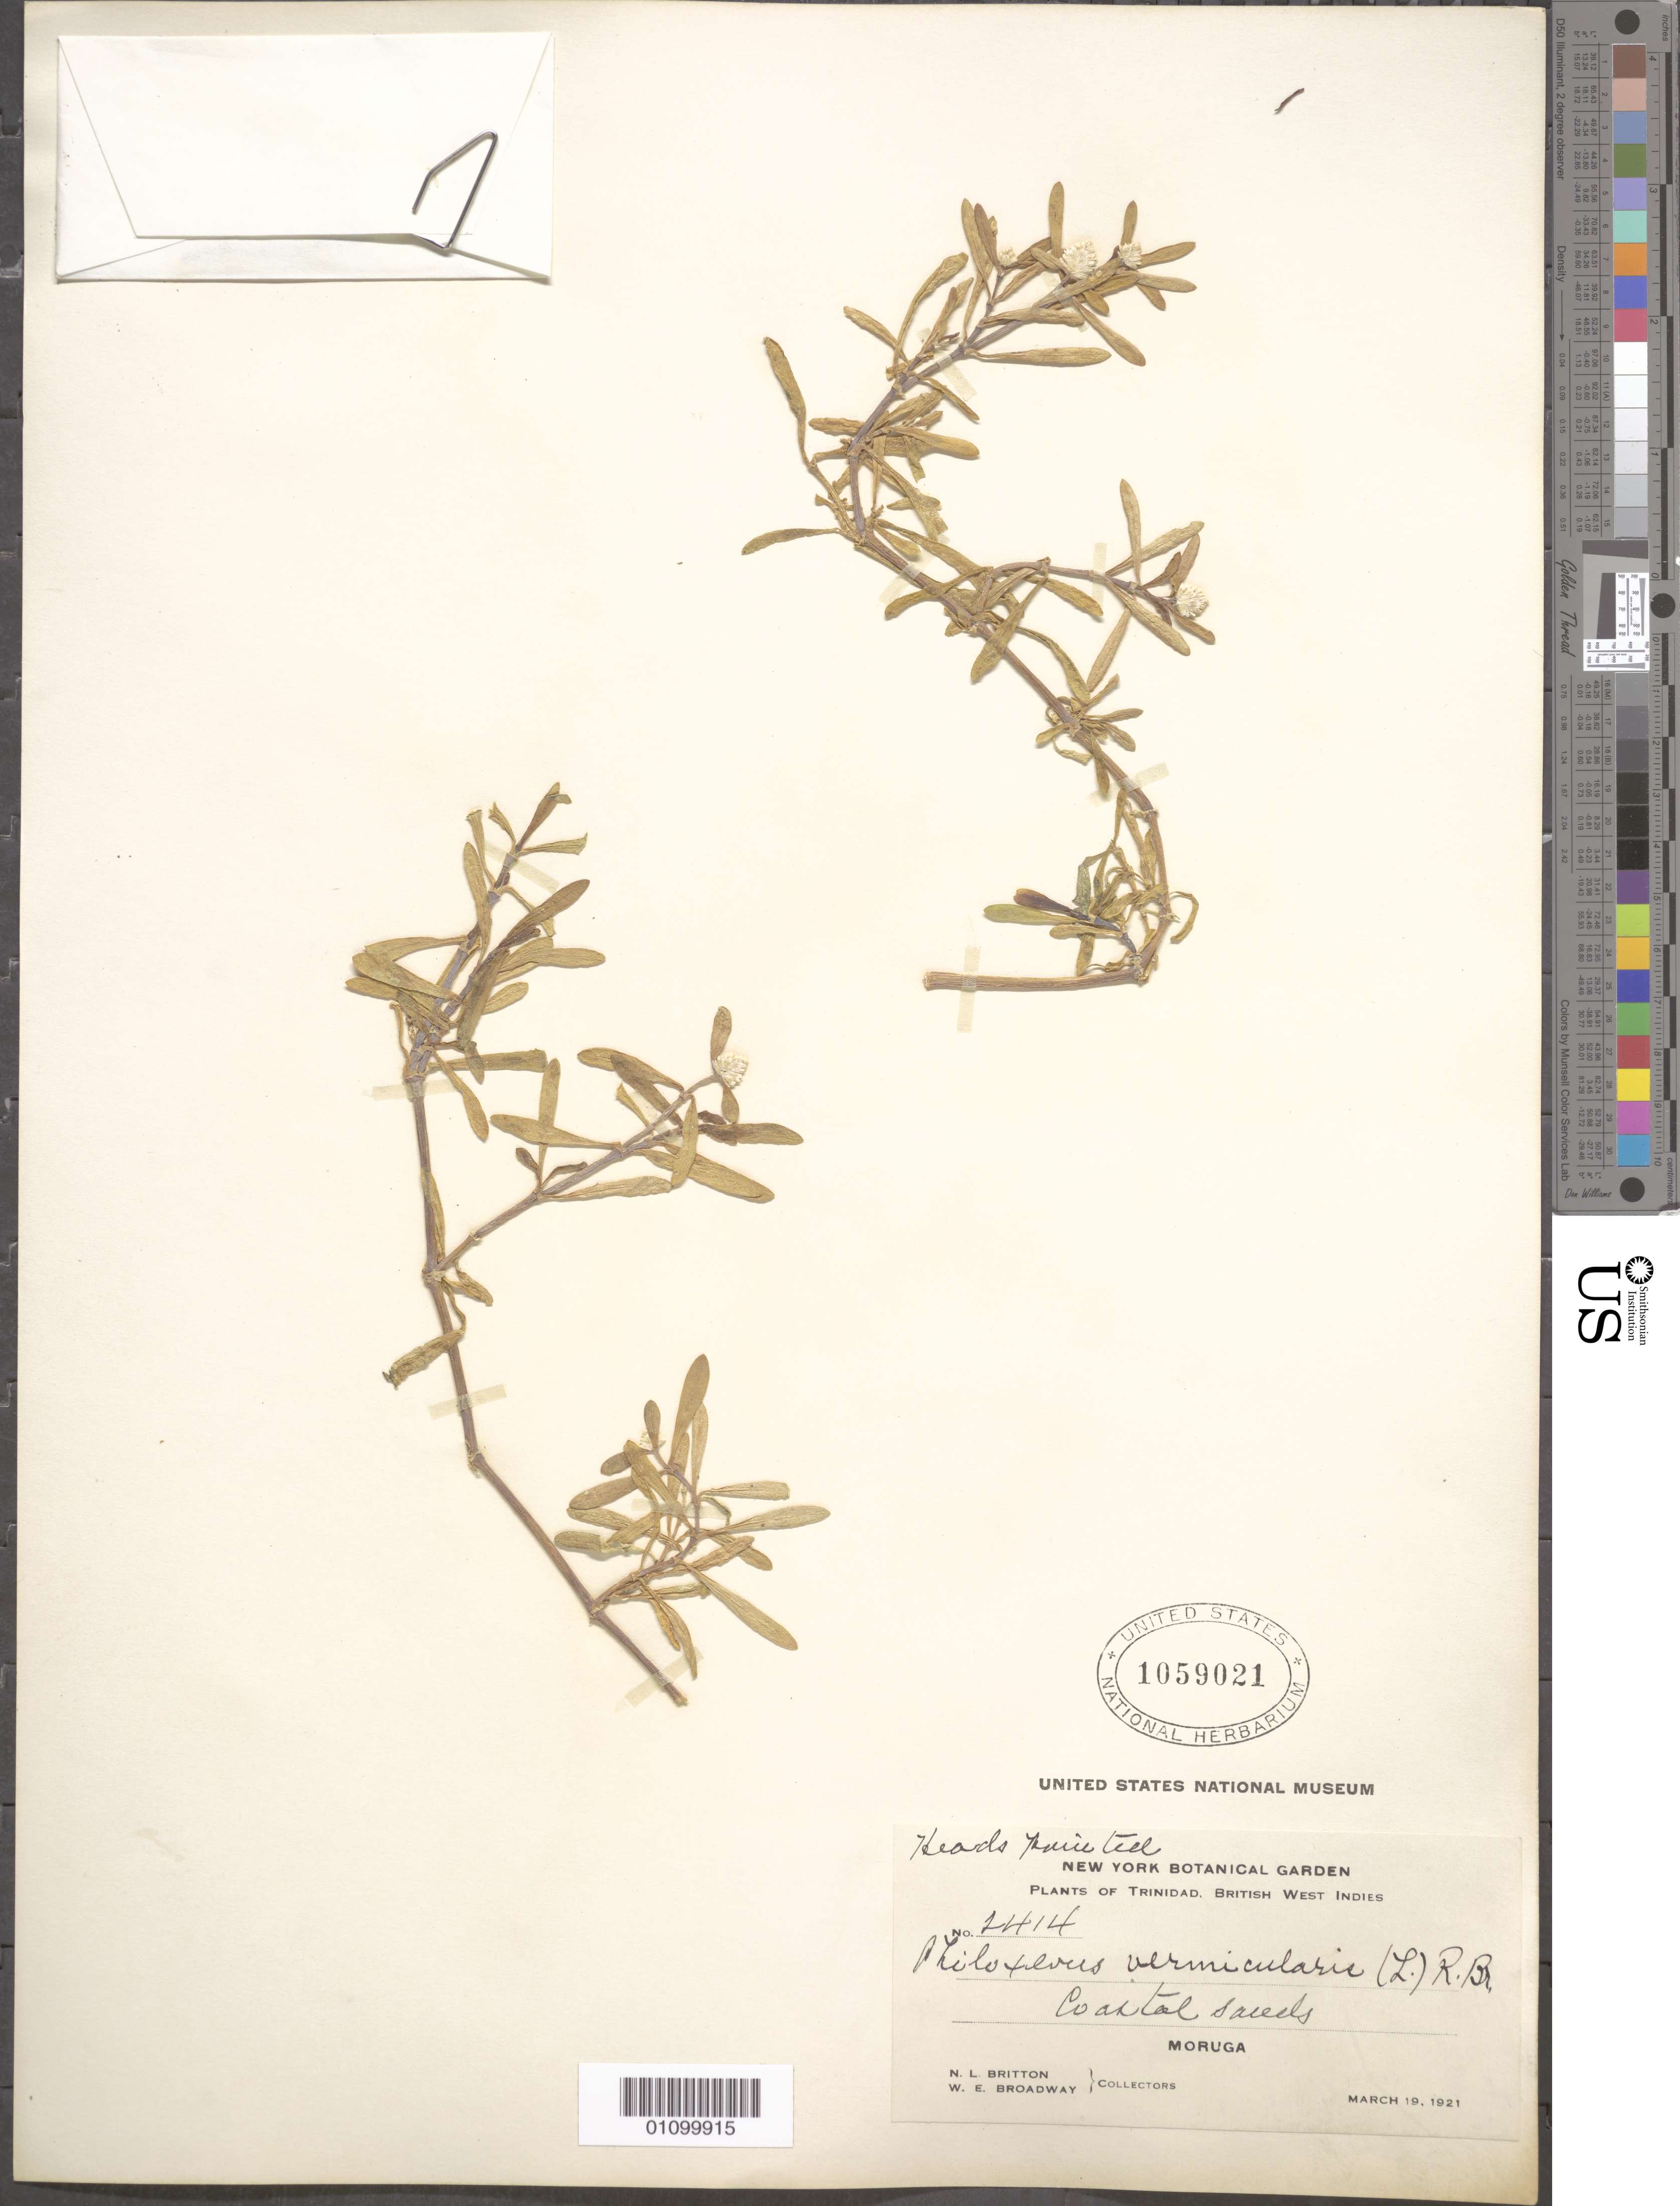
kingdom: Plantae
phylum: Tracheophyta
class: Magnoliopsida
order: Caryophyllales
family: Amaranthaceae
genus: Gomphrena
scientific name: Gomphrena vermicularis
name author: L.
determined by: Strong, Mark T., (BOT), Smithsonian Institution - National Museum of Natural History (UNITED STATES)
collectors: N. Britton & W. E. Broadway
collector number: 1414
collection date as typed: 19 Mar 1921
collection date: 1921-03-19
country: Trinidad and Tobago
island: Trinidad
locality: Moruga, coastal sands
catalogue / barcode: US 1059021